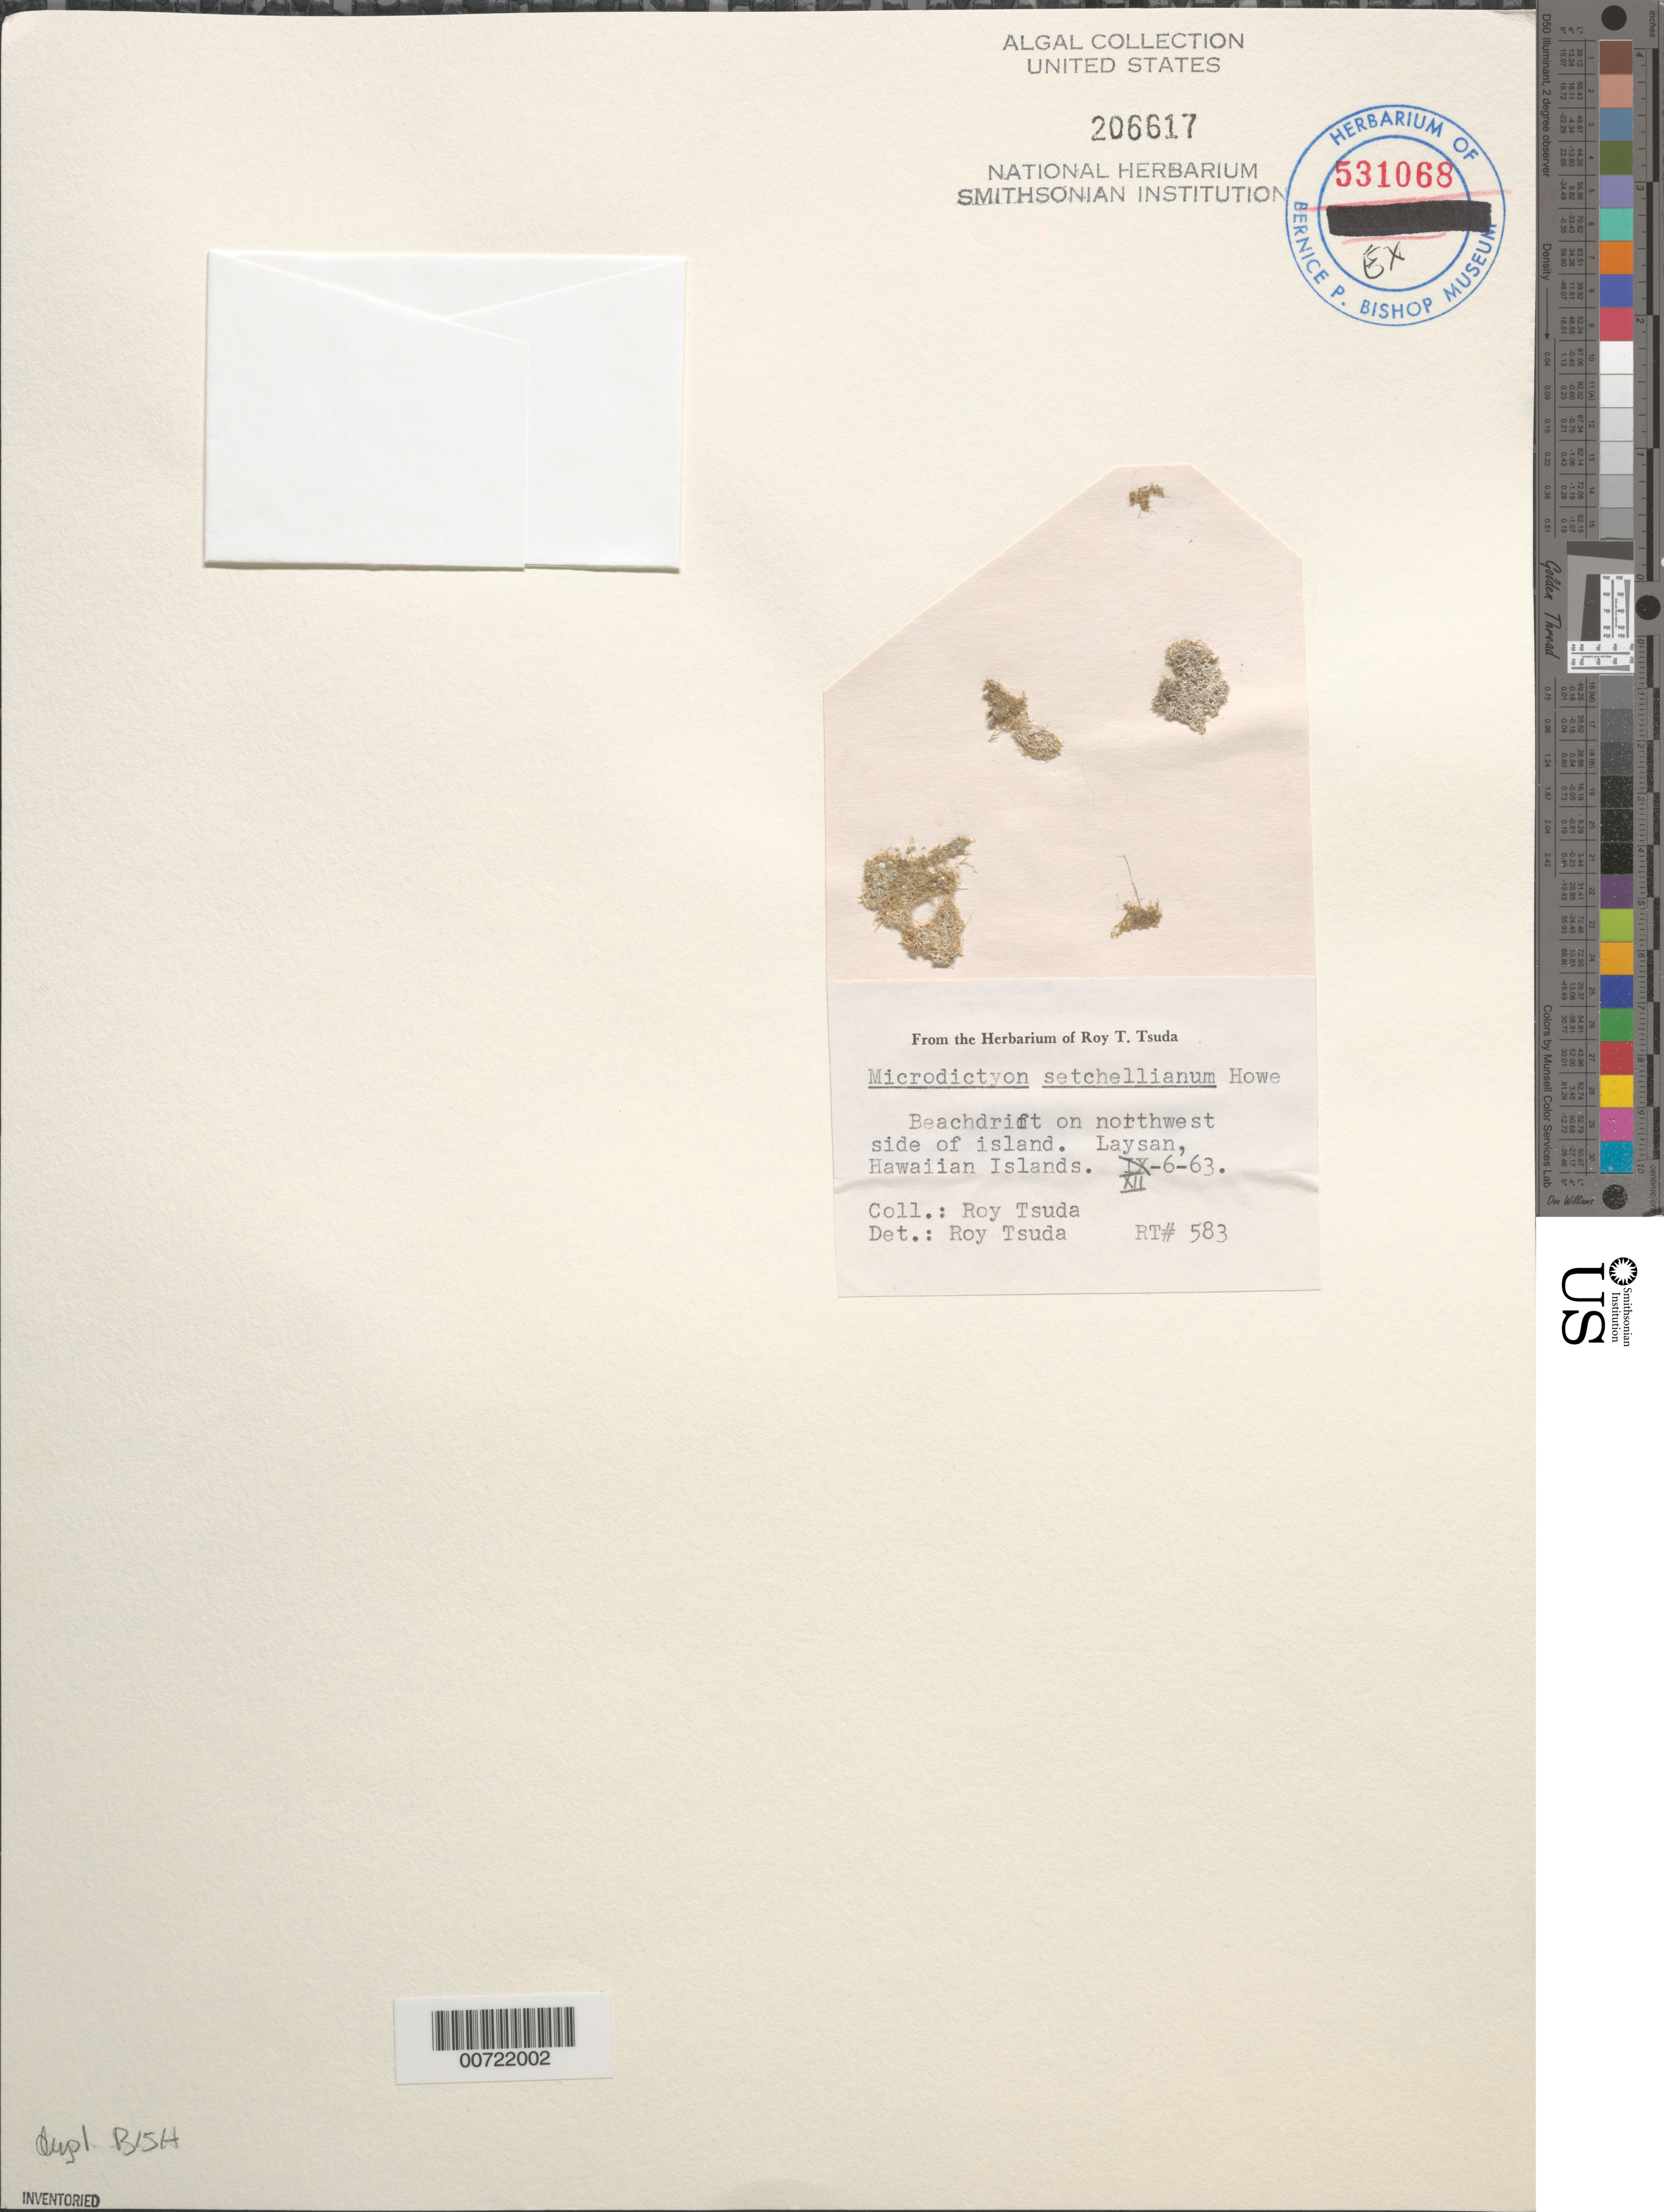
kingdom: Plantae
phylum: Chlorophyta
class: Ulvophyceae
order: Cladophorales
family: Anadyomenaceae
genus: Microdictyon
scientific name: Microdictyon setchellianum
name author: M. Howe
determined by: Tsuda, R. T.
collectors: R. Tsuda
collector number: RT 583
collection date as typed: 06 Dec 1963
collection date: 1963-12-06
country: United States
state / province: Hawaii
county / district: Honolulu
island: Laysan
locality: Northwest side of island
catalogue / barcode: US 206617